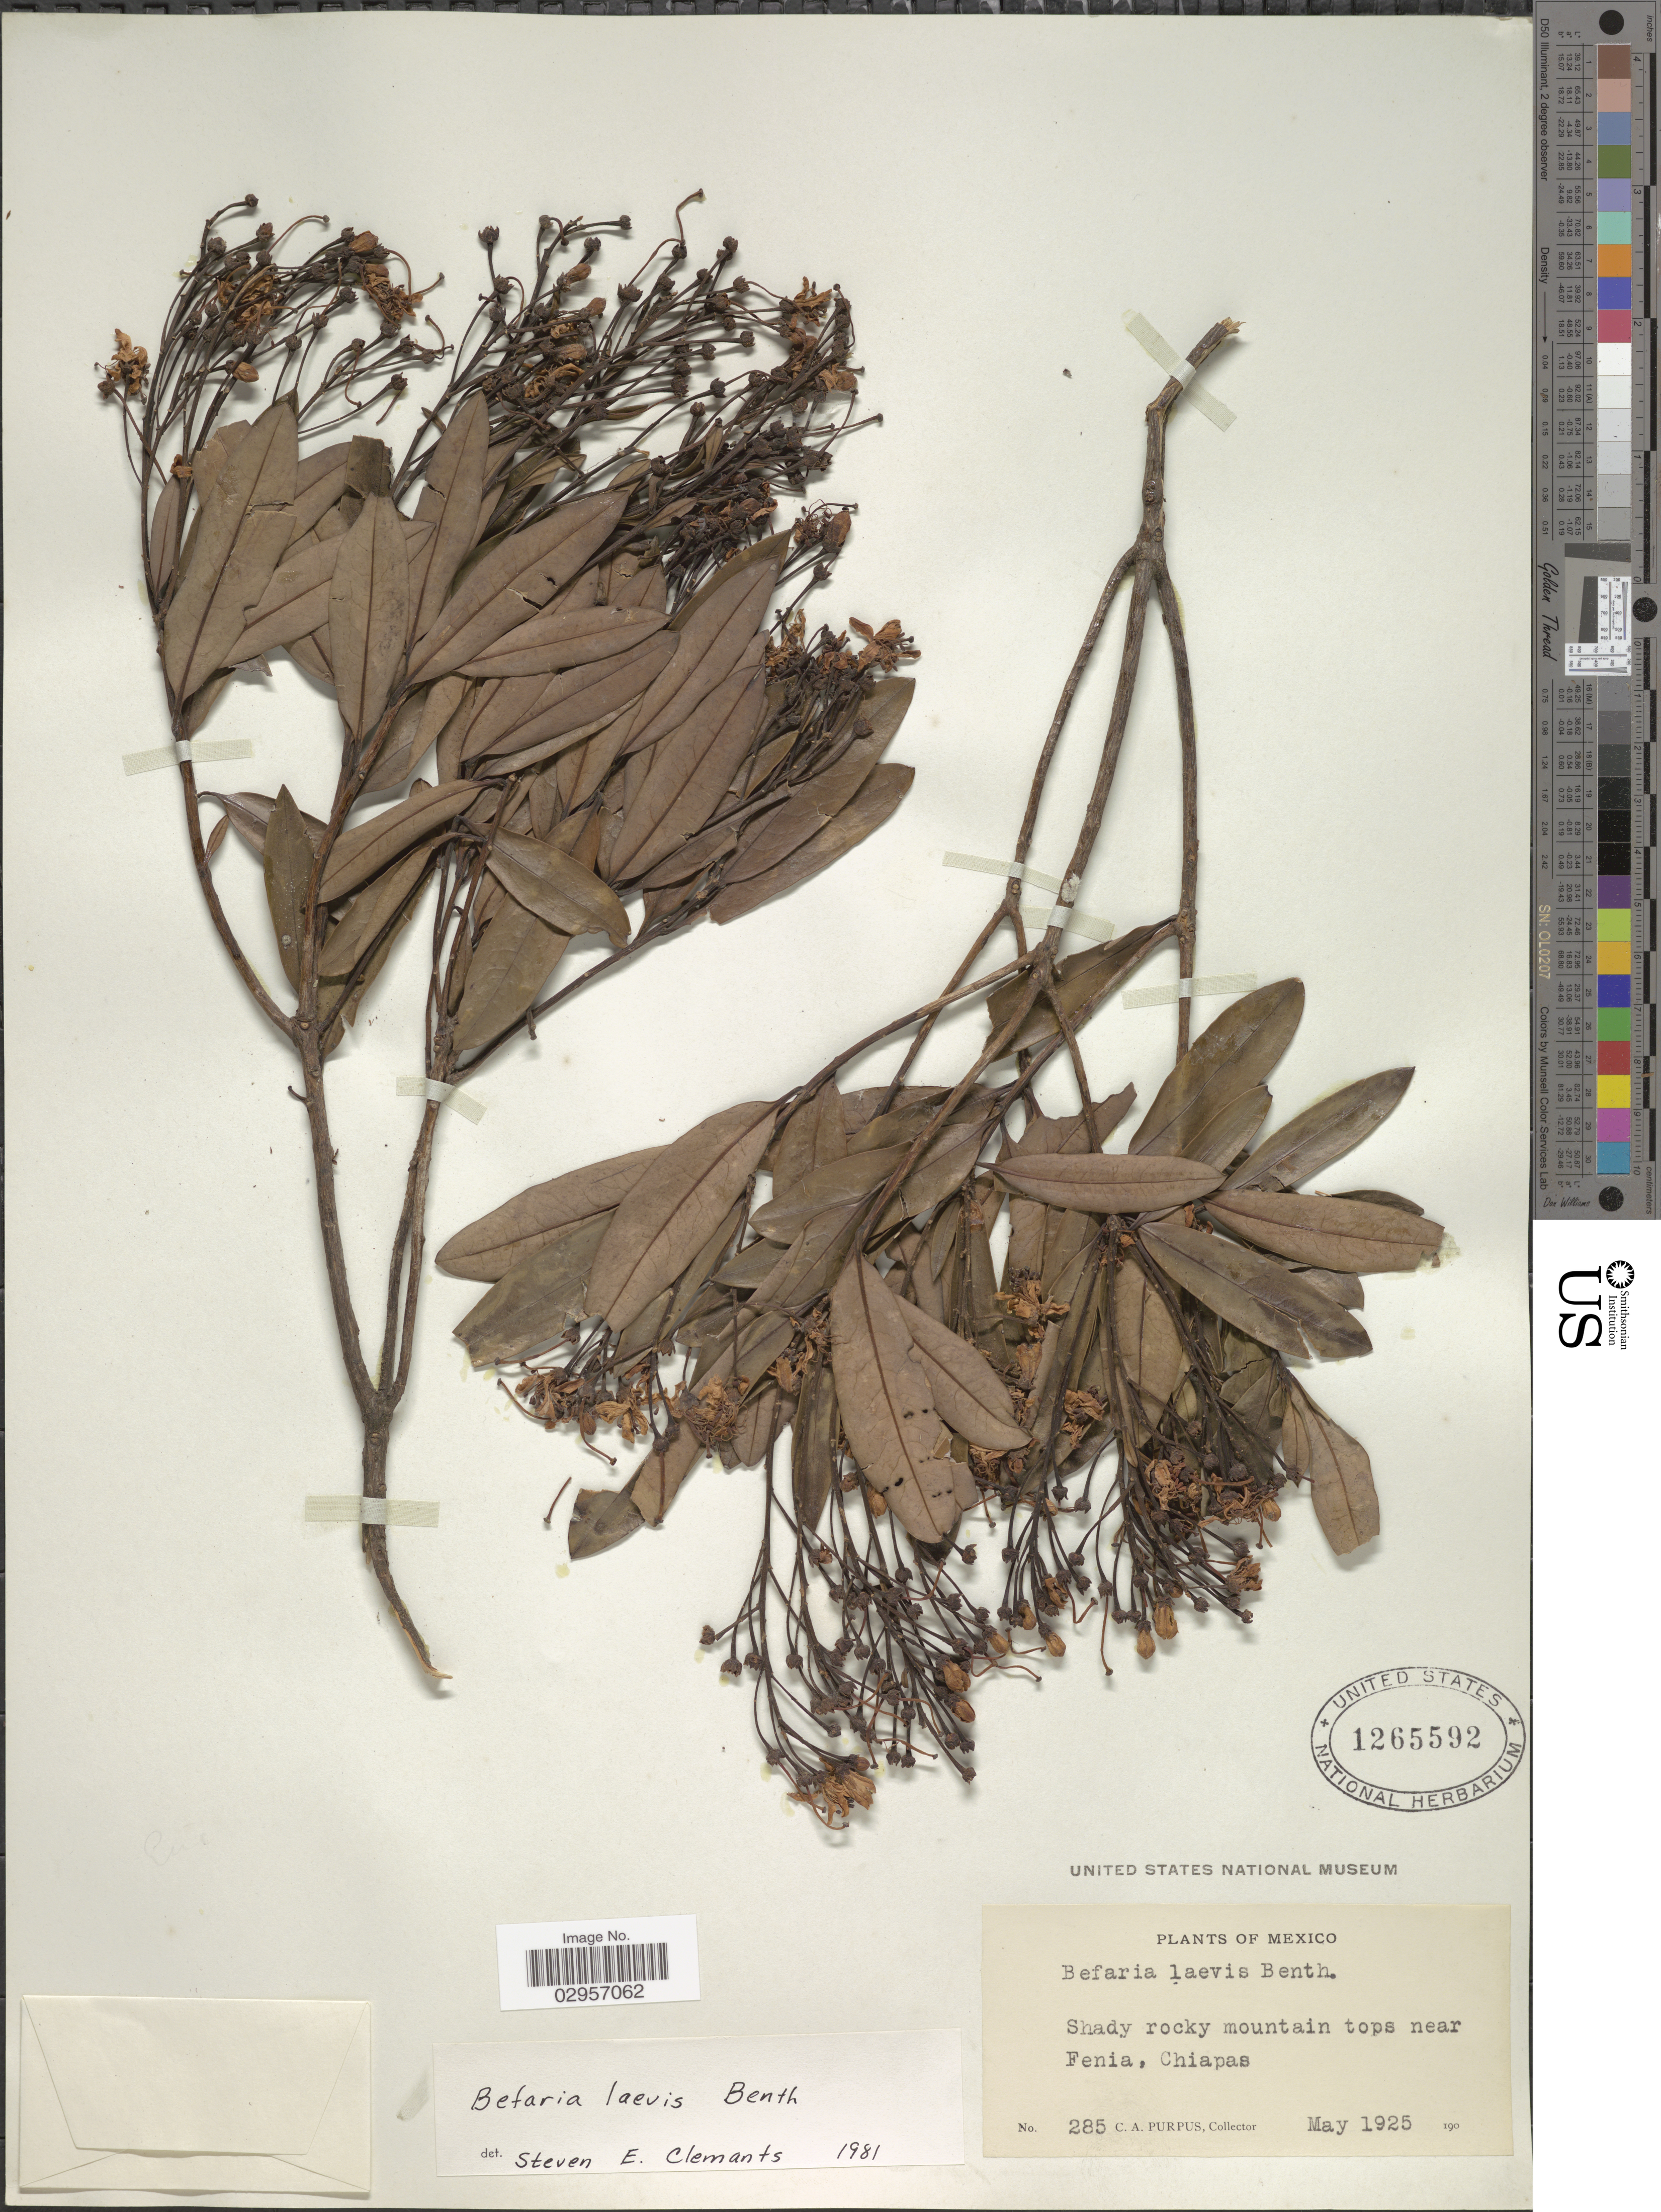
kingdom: Plantae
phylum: Tracheophyta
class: Magnoliopsida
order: Ericales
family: Ericaceae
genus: Befaria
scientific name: Befaria laevis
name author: Benth.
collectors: C. A. Purpus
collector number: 285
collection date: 1925-05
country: Mexico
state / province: Chiapas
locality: Shady rocky mountain tops near Fenia, Chiapas.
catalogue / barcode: US 1265592